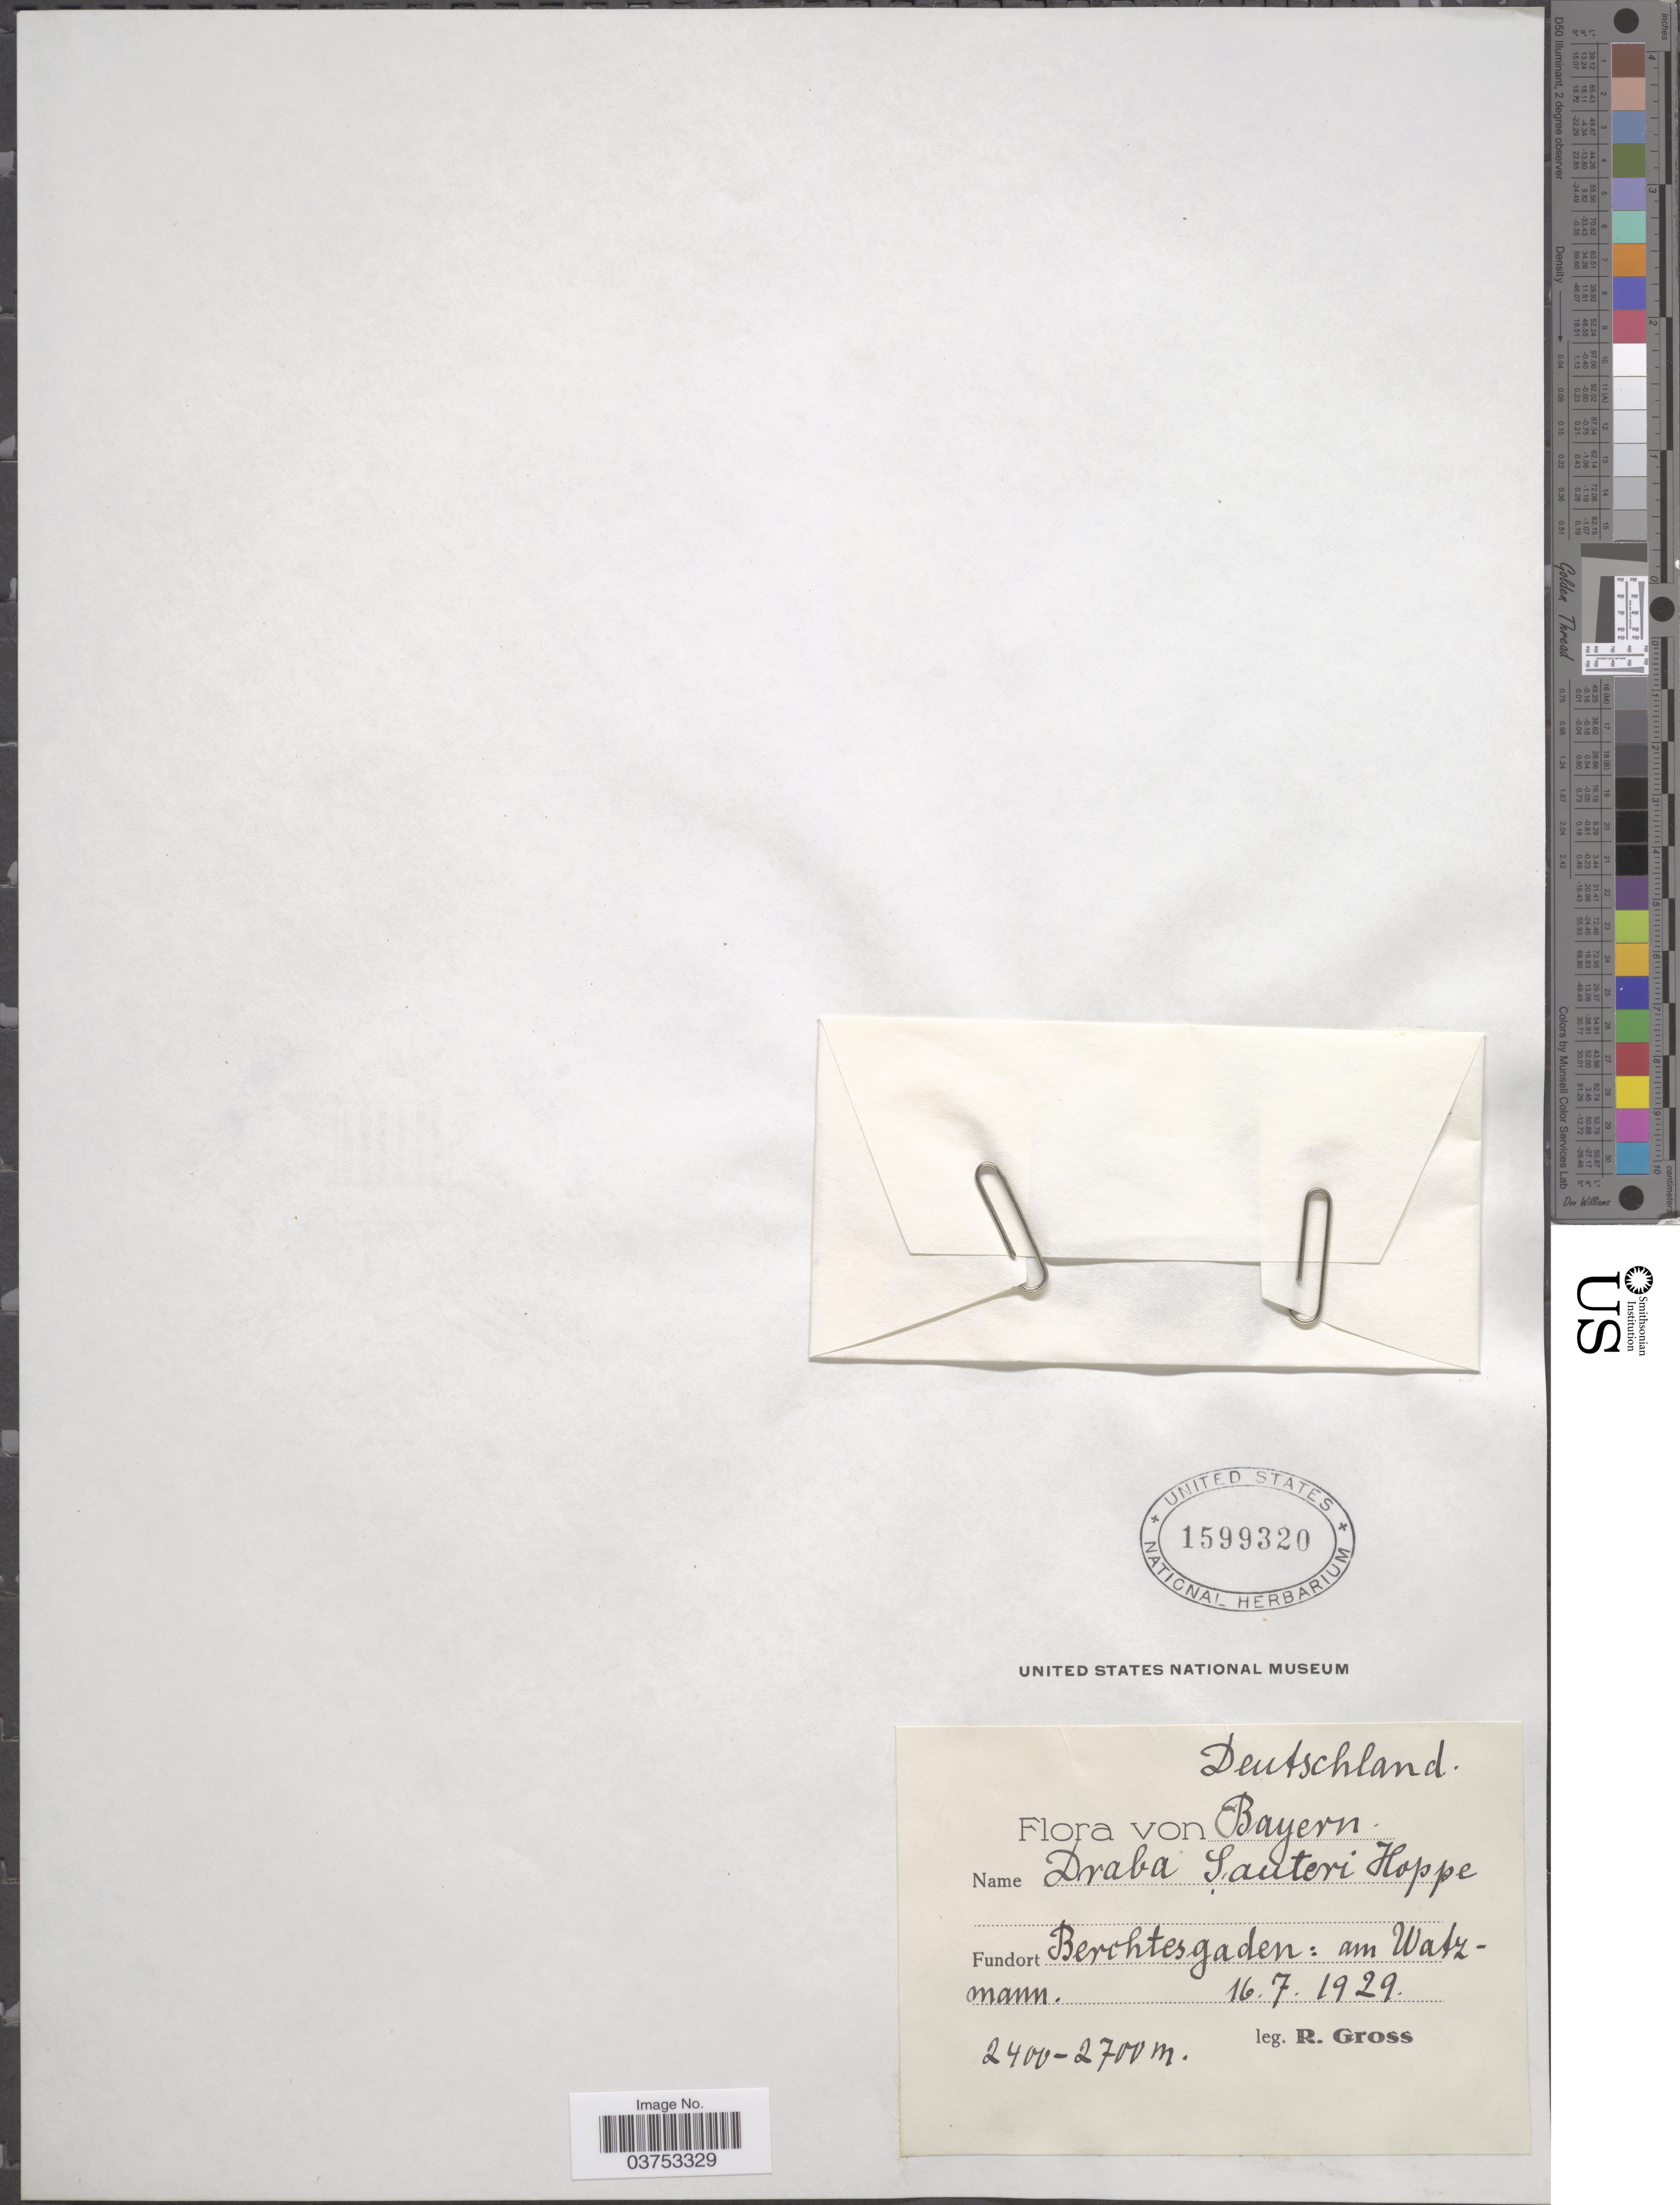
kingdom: Plantae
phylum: Tracheophyta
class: Magnoliopsida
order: Brassicales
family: Brassicaceae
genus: Draba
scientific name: Draba sauteri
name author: Hoppe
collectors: R. Gross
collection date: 1929-07-16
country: Germany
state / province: Bayern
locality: Deutschland. Berchtesgaden: am Watzmann.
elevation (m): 2400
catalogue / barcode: US 1599320